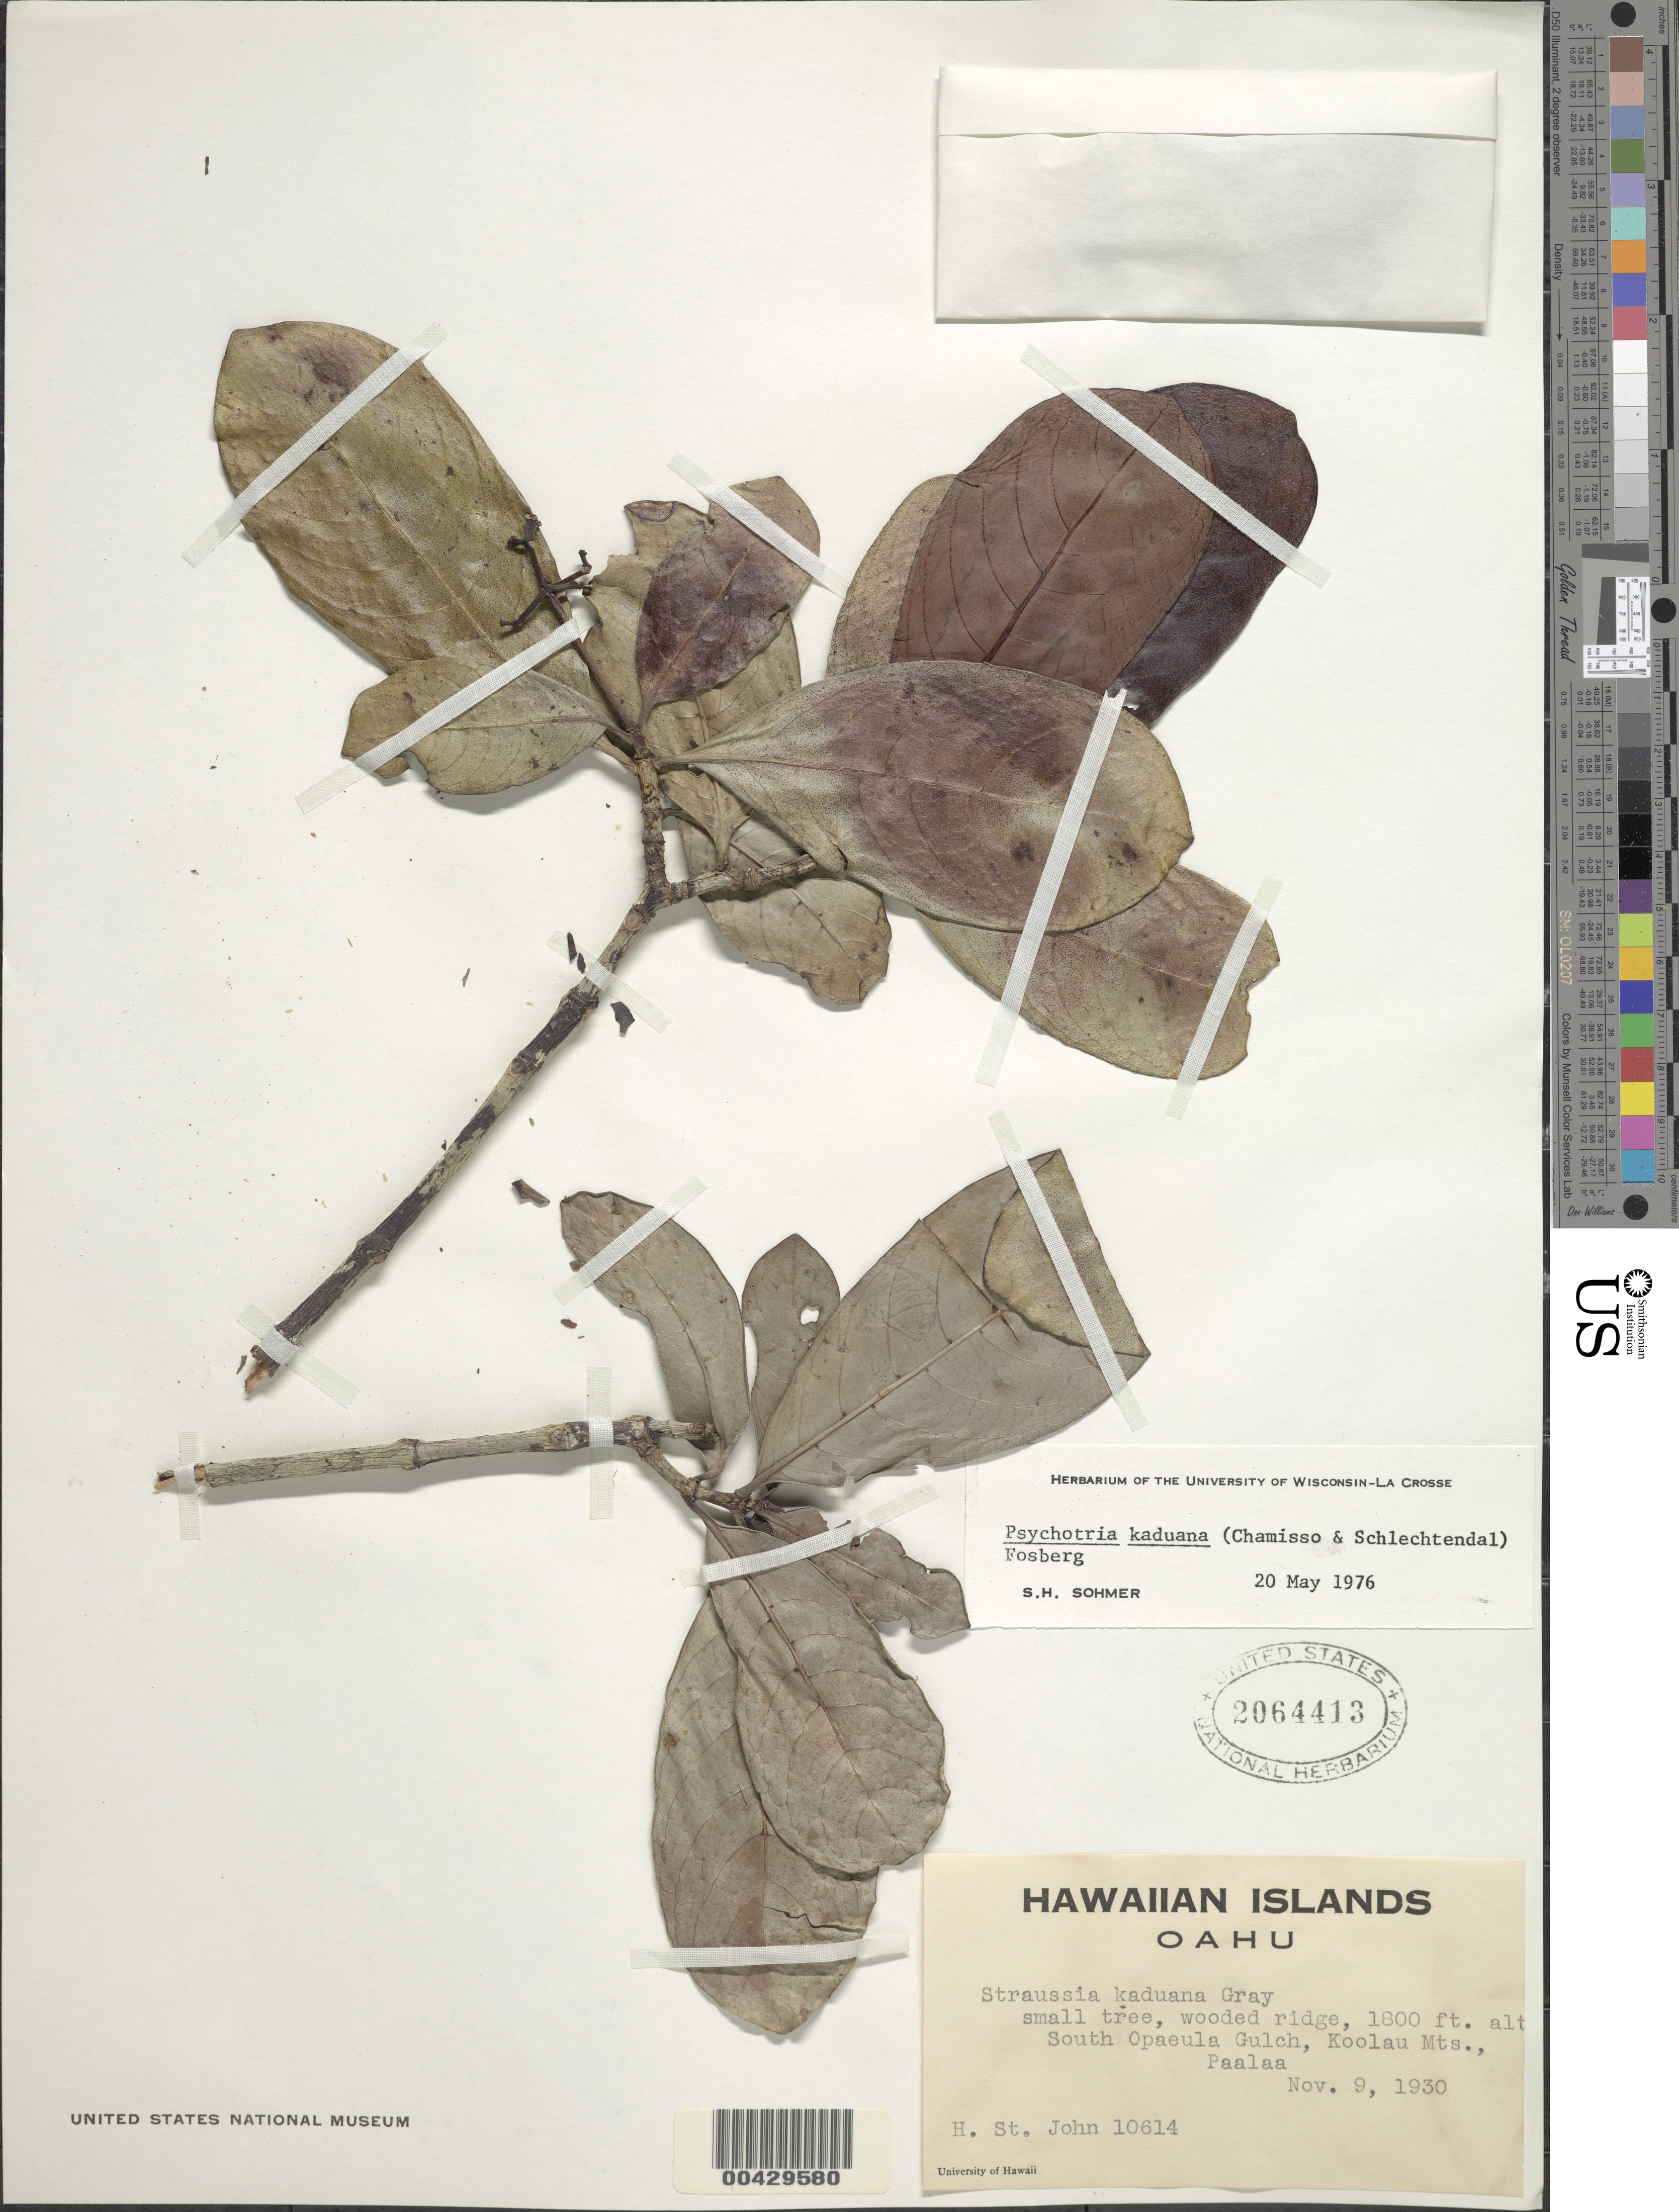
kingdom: Plantae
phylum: Tracheophyta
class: Magnoliopsida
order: Gentianales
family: Rubiaceae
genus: Psychotria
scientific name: Psychotria kaduana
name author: (Cham. & Schltdl.) Fosberg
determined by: Sohmer, S. H.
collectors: H. St. John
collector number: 10614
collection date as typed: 9 Nov 1930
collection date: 1930-11-09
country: United States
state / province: Hawaii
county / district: Honolulu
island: Oahu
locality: South Opaeula Gulch, Koolau Mts., Paalaa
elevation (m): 549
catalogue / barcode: US 2064413